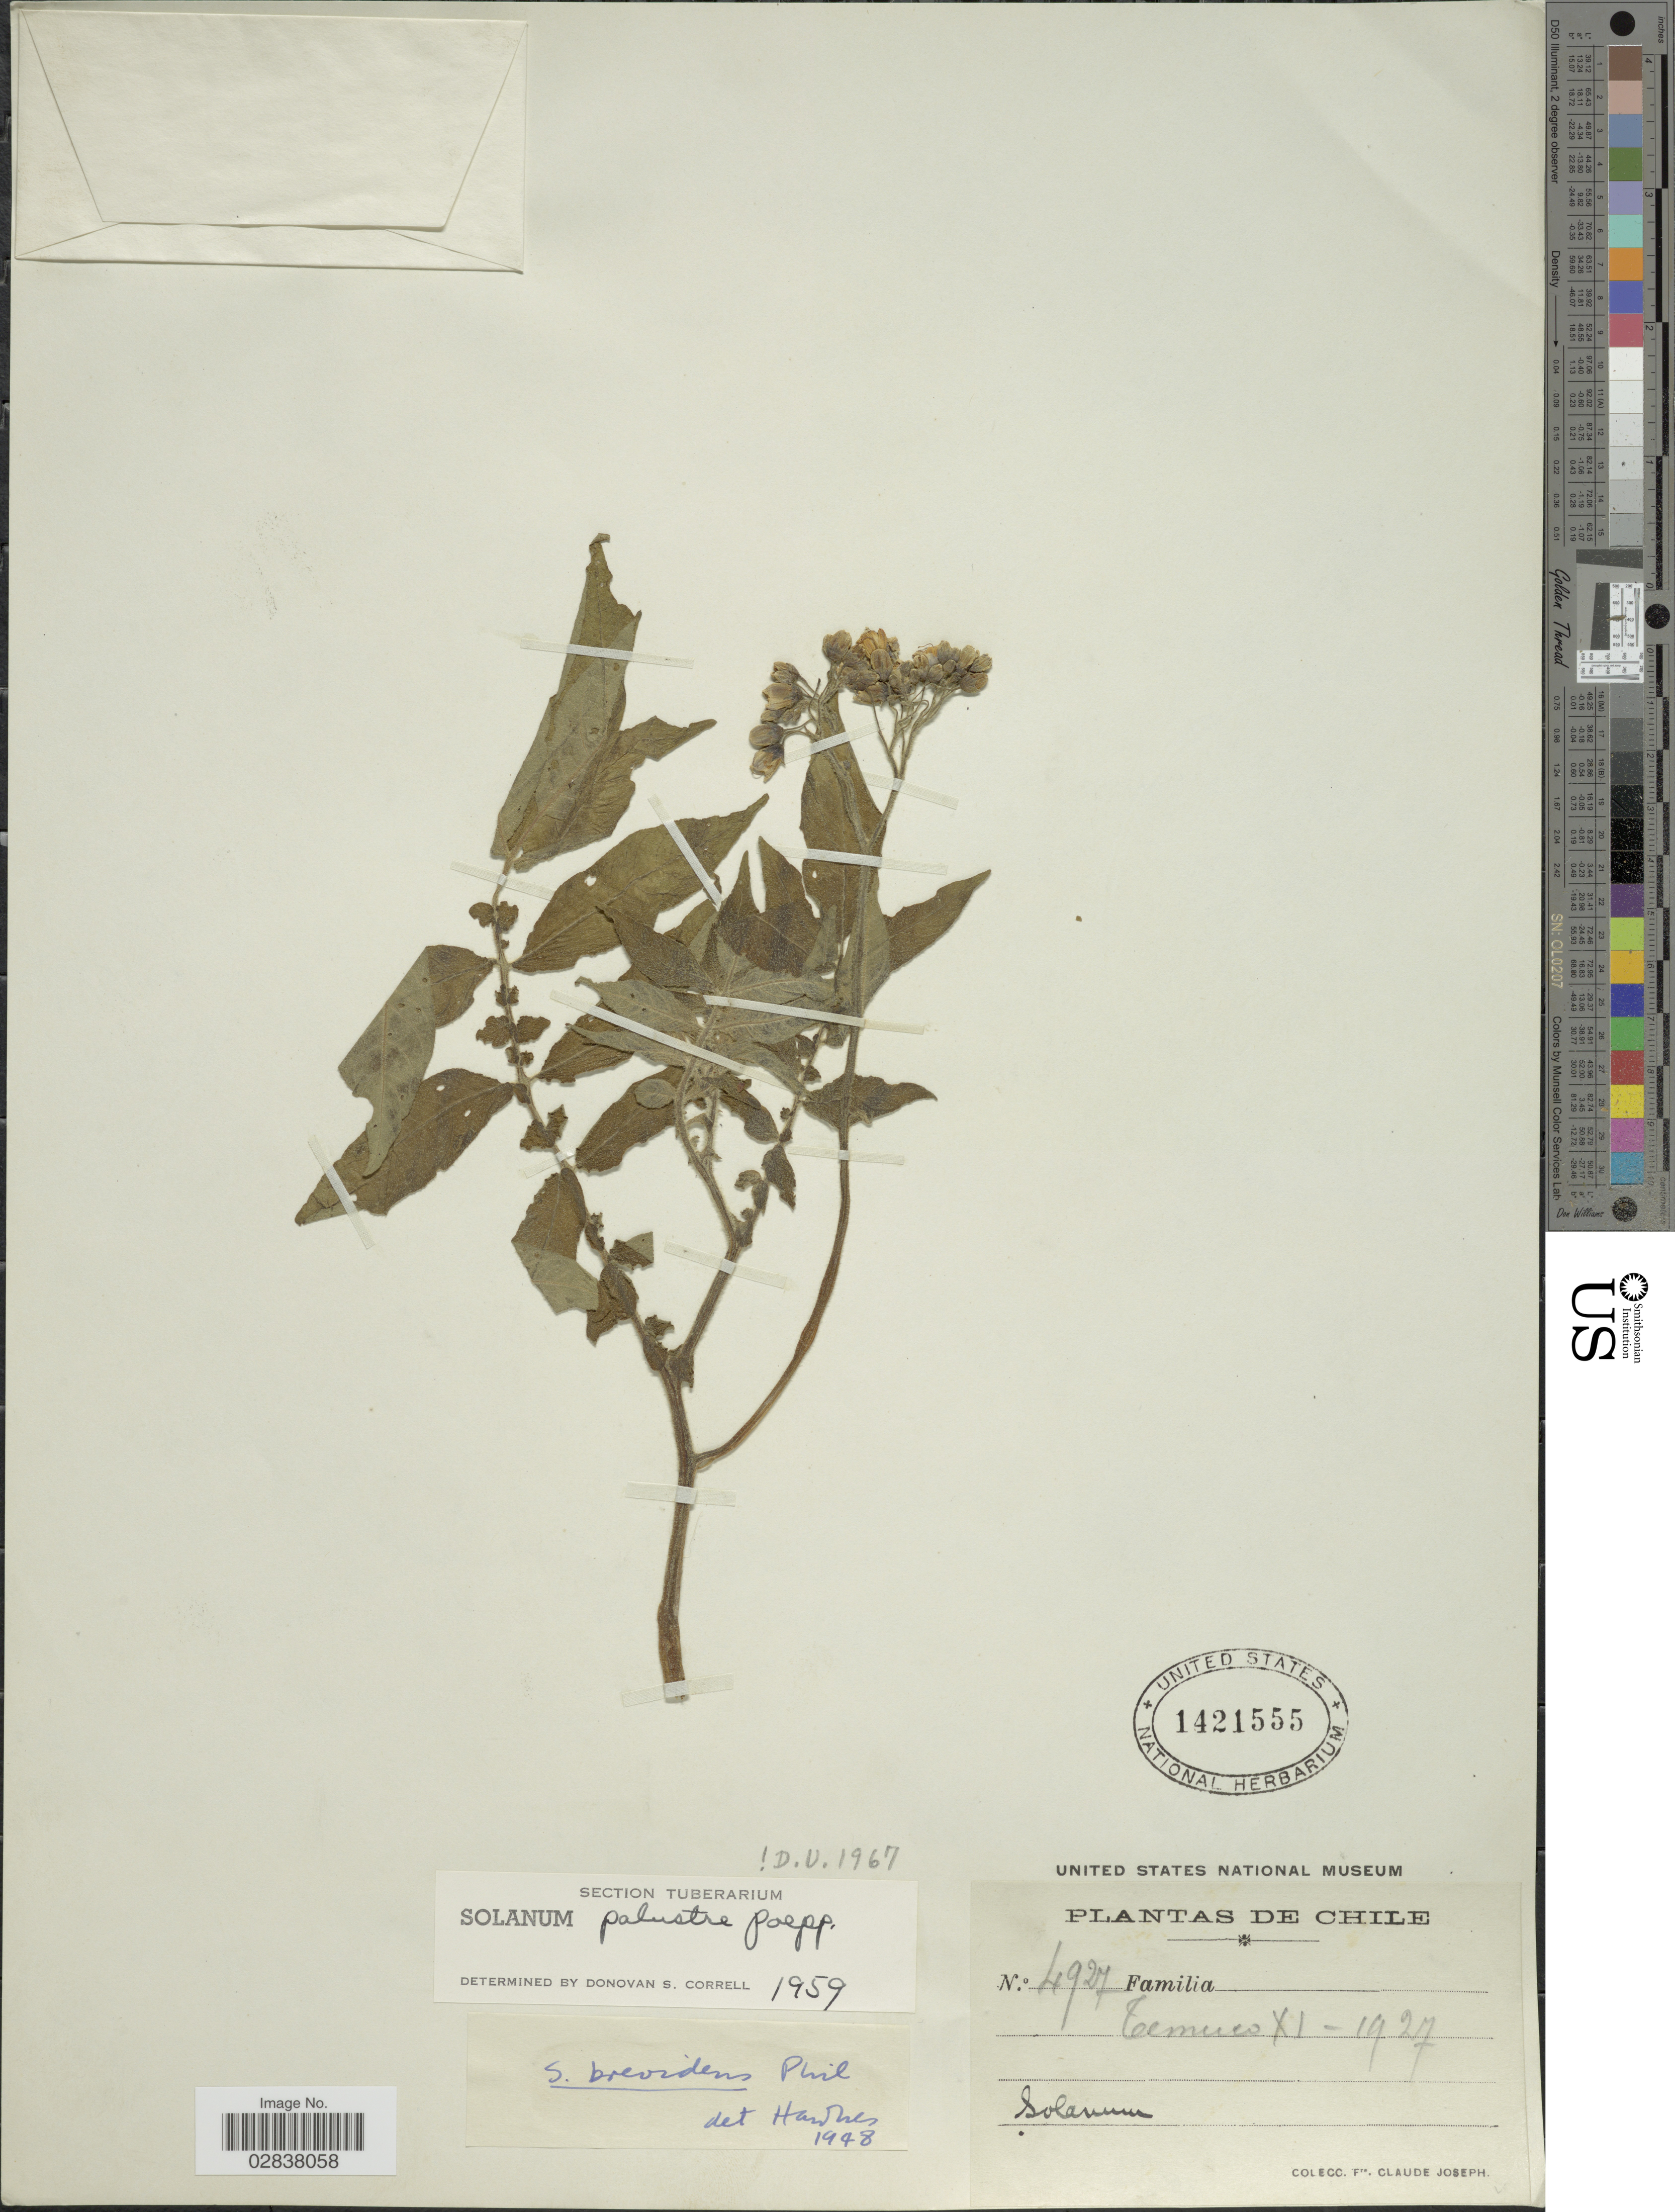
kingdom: Plantae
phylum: Tracheophyta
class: Magnoliopsida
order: Solanales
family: Solanaceae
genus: Solanum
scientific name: Solanum palustre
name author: Poepp. ex Schltr.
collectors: Frere Claude Joseph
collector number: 4927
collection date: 1927-11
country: Chile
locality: Temuco.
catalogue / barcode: US 1421555